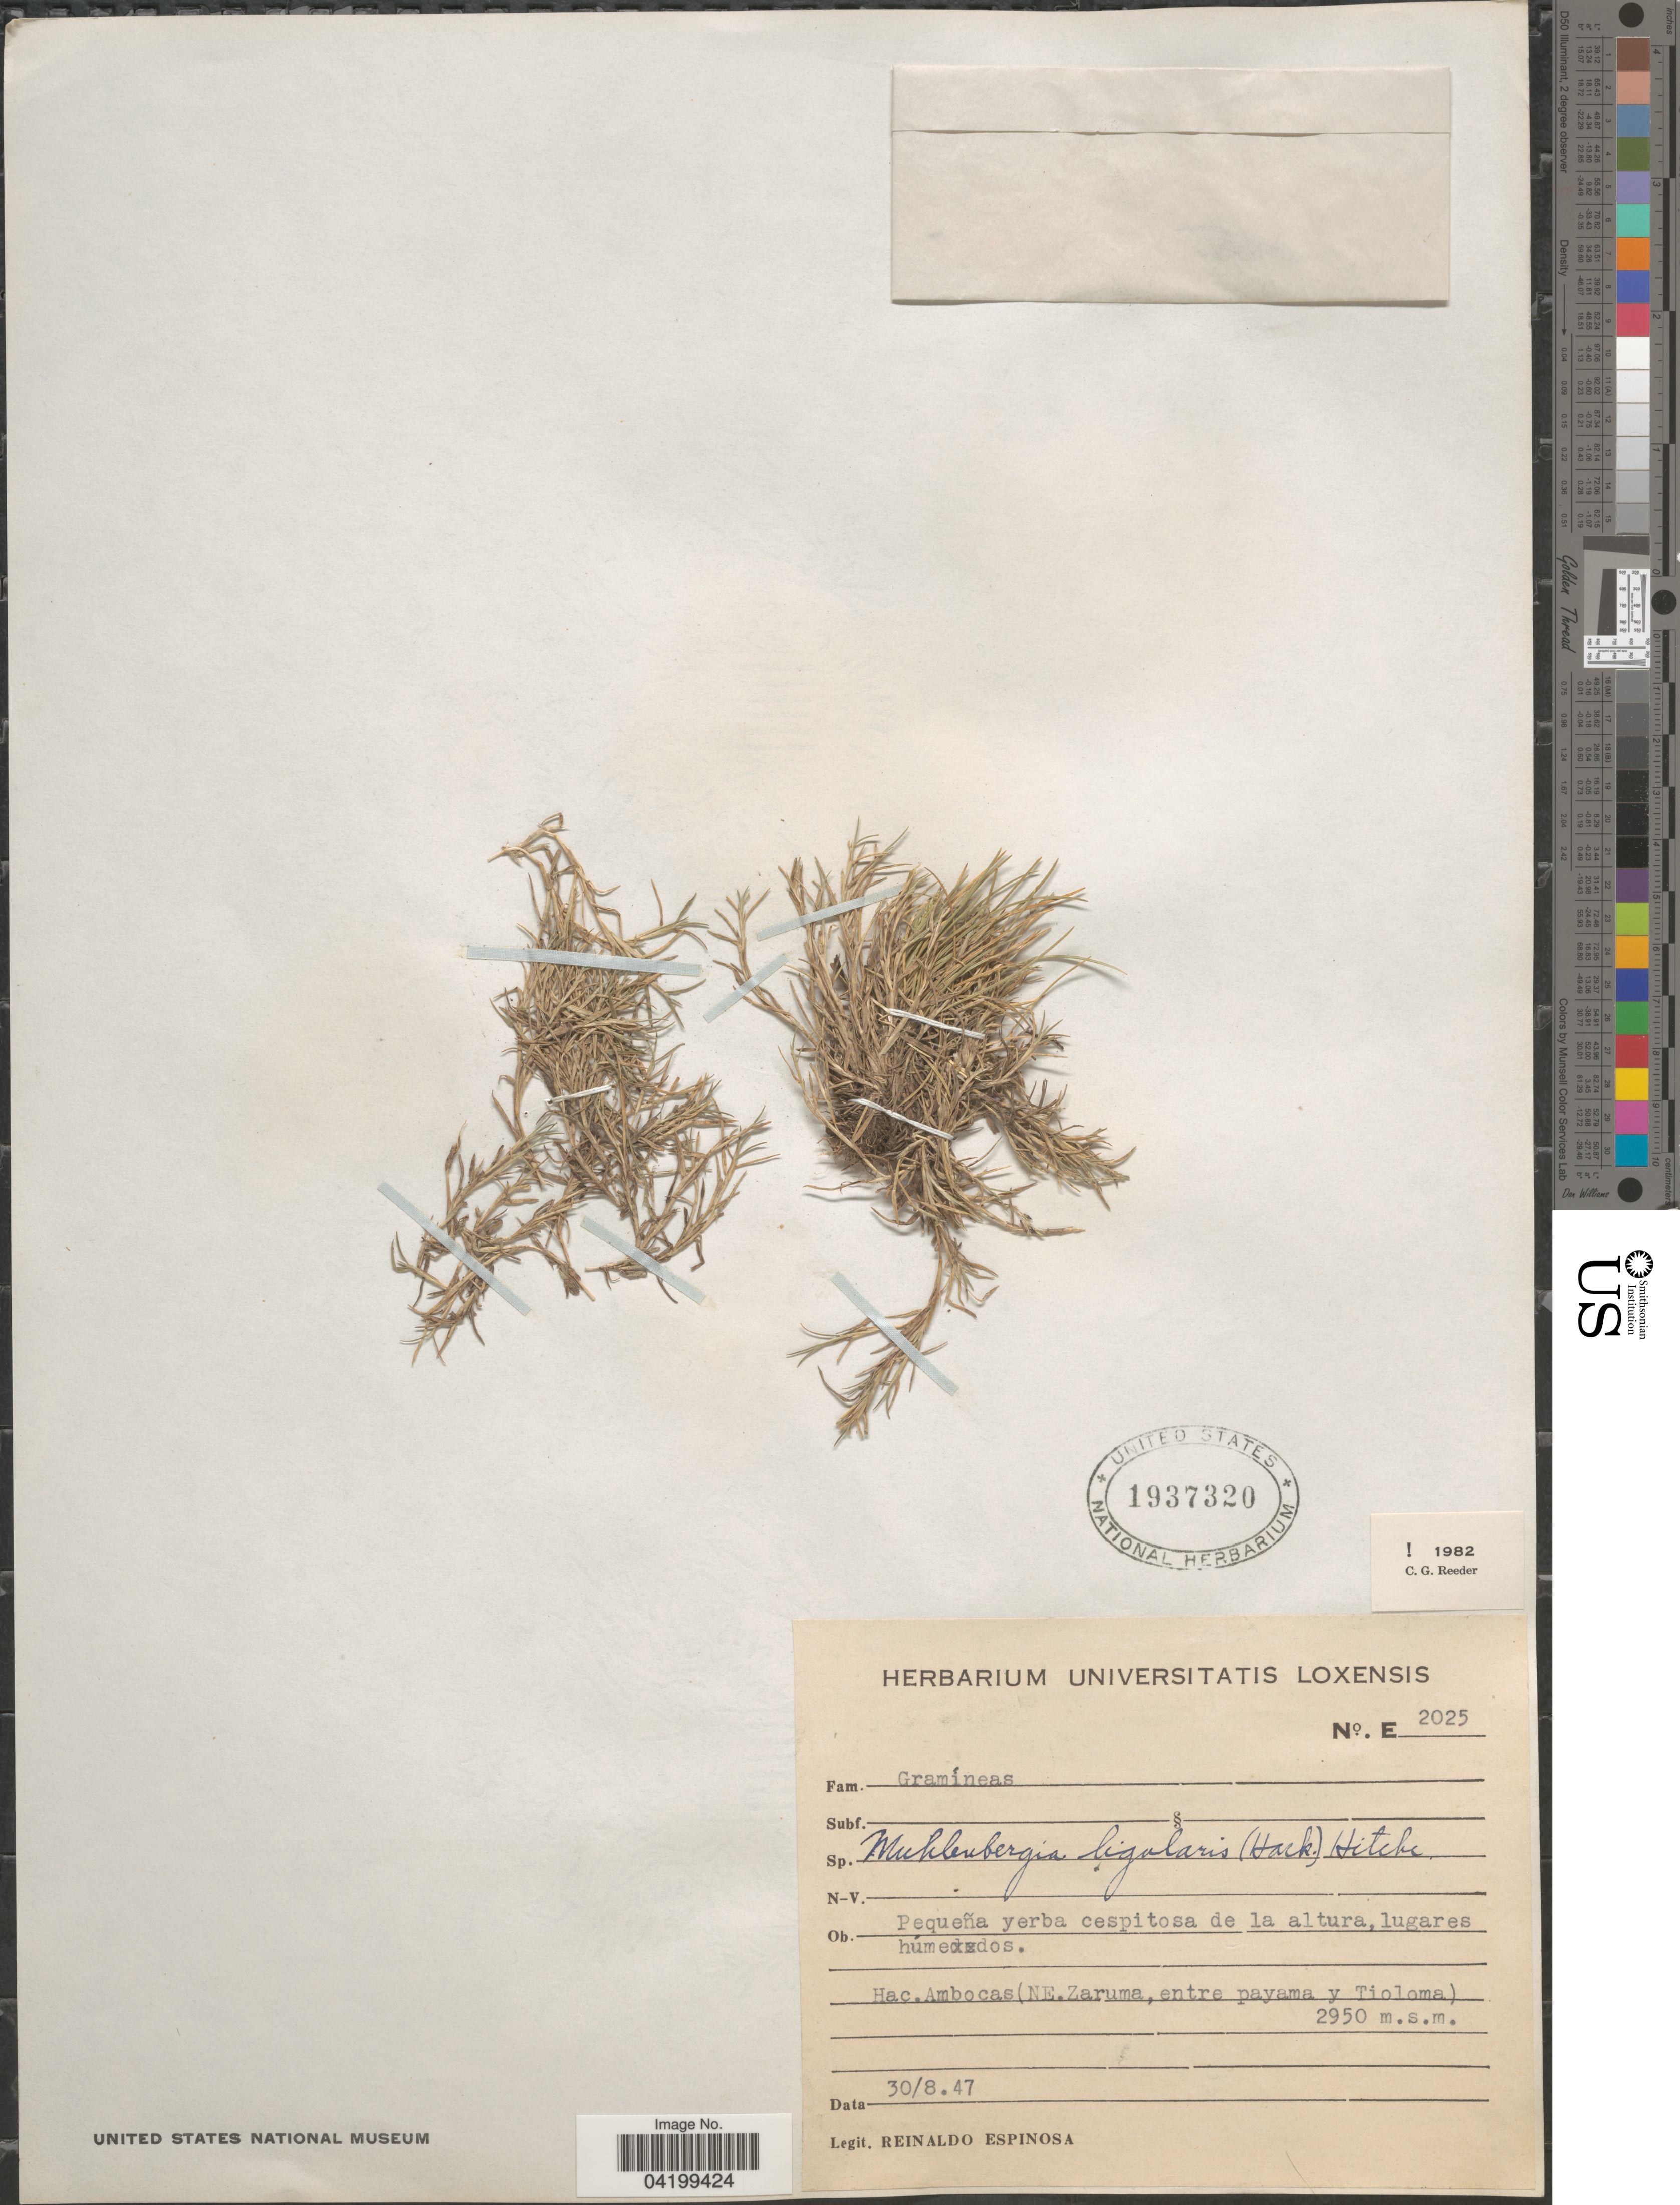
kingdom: Plantae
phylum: Tracheophyta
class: Liliopsida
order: Poales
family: Poaceae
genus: Muhlenbergia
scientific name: Muhlenbergia ligularis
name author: (Hack.) Hitchc.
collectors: R. Espinosa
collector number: E2025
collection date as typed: Transcribed d/m/y: 30/8/47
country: Ecuador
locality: Hac.Ambocas (NE.Zaruma, entre payama y Tioloma).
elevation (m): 2950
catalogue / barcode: US 1937320